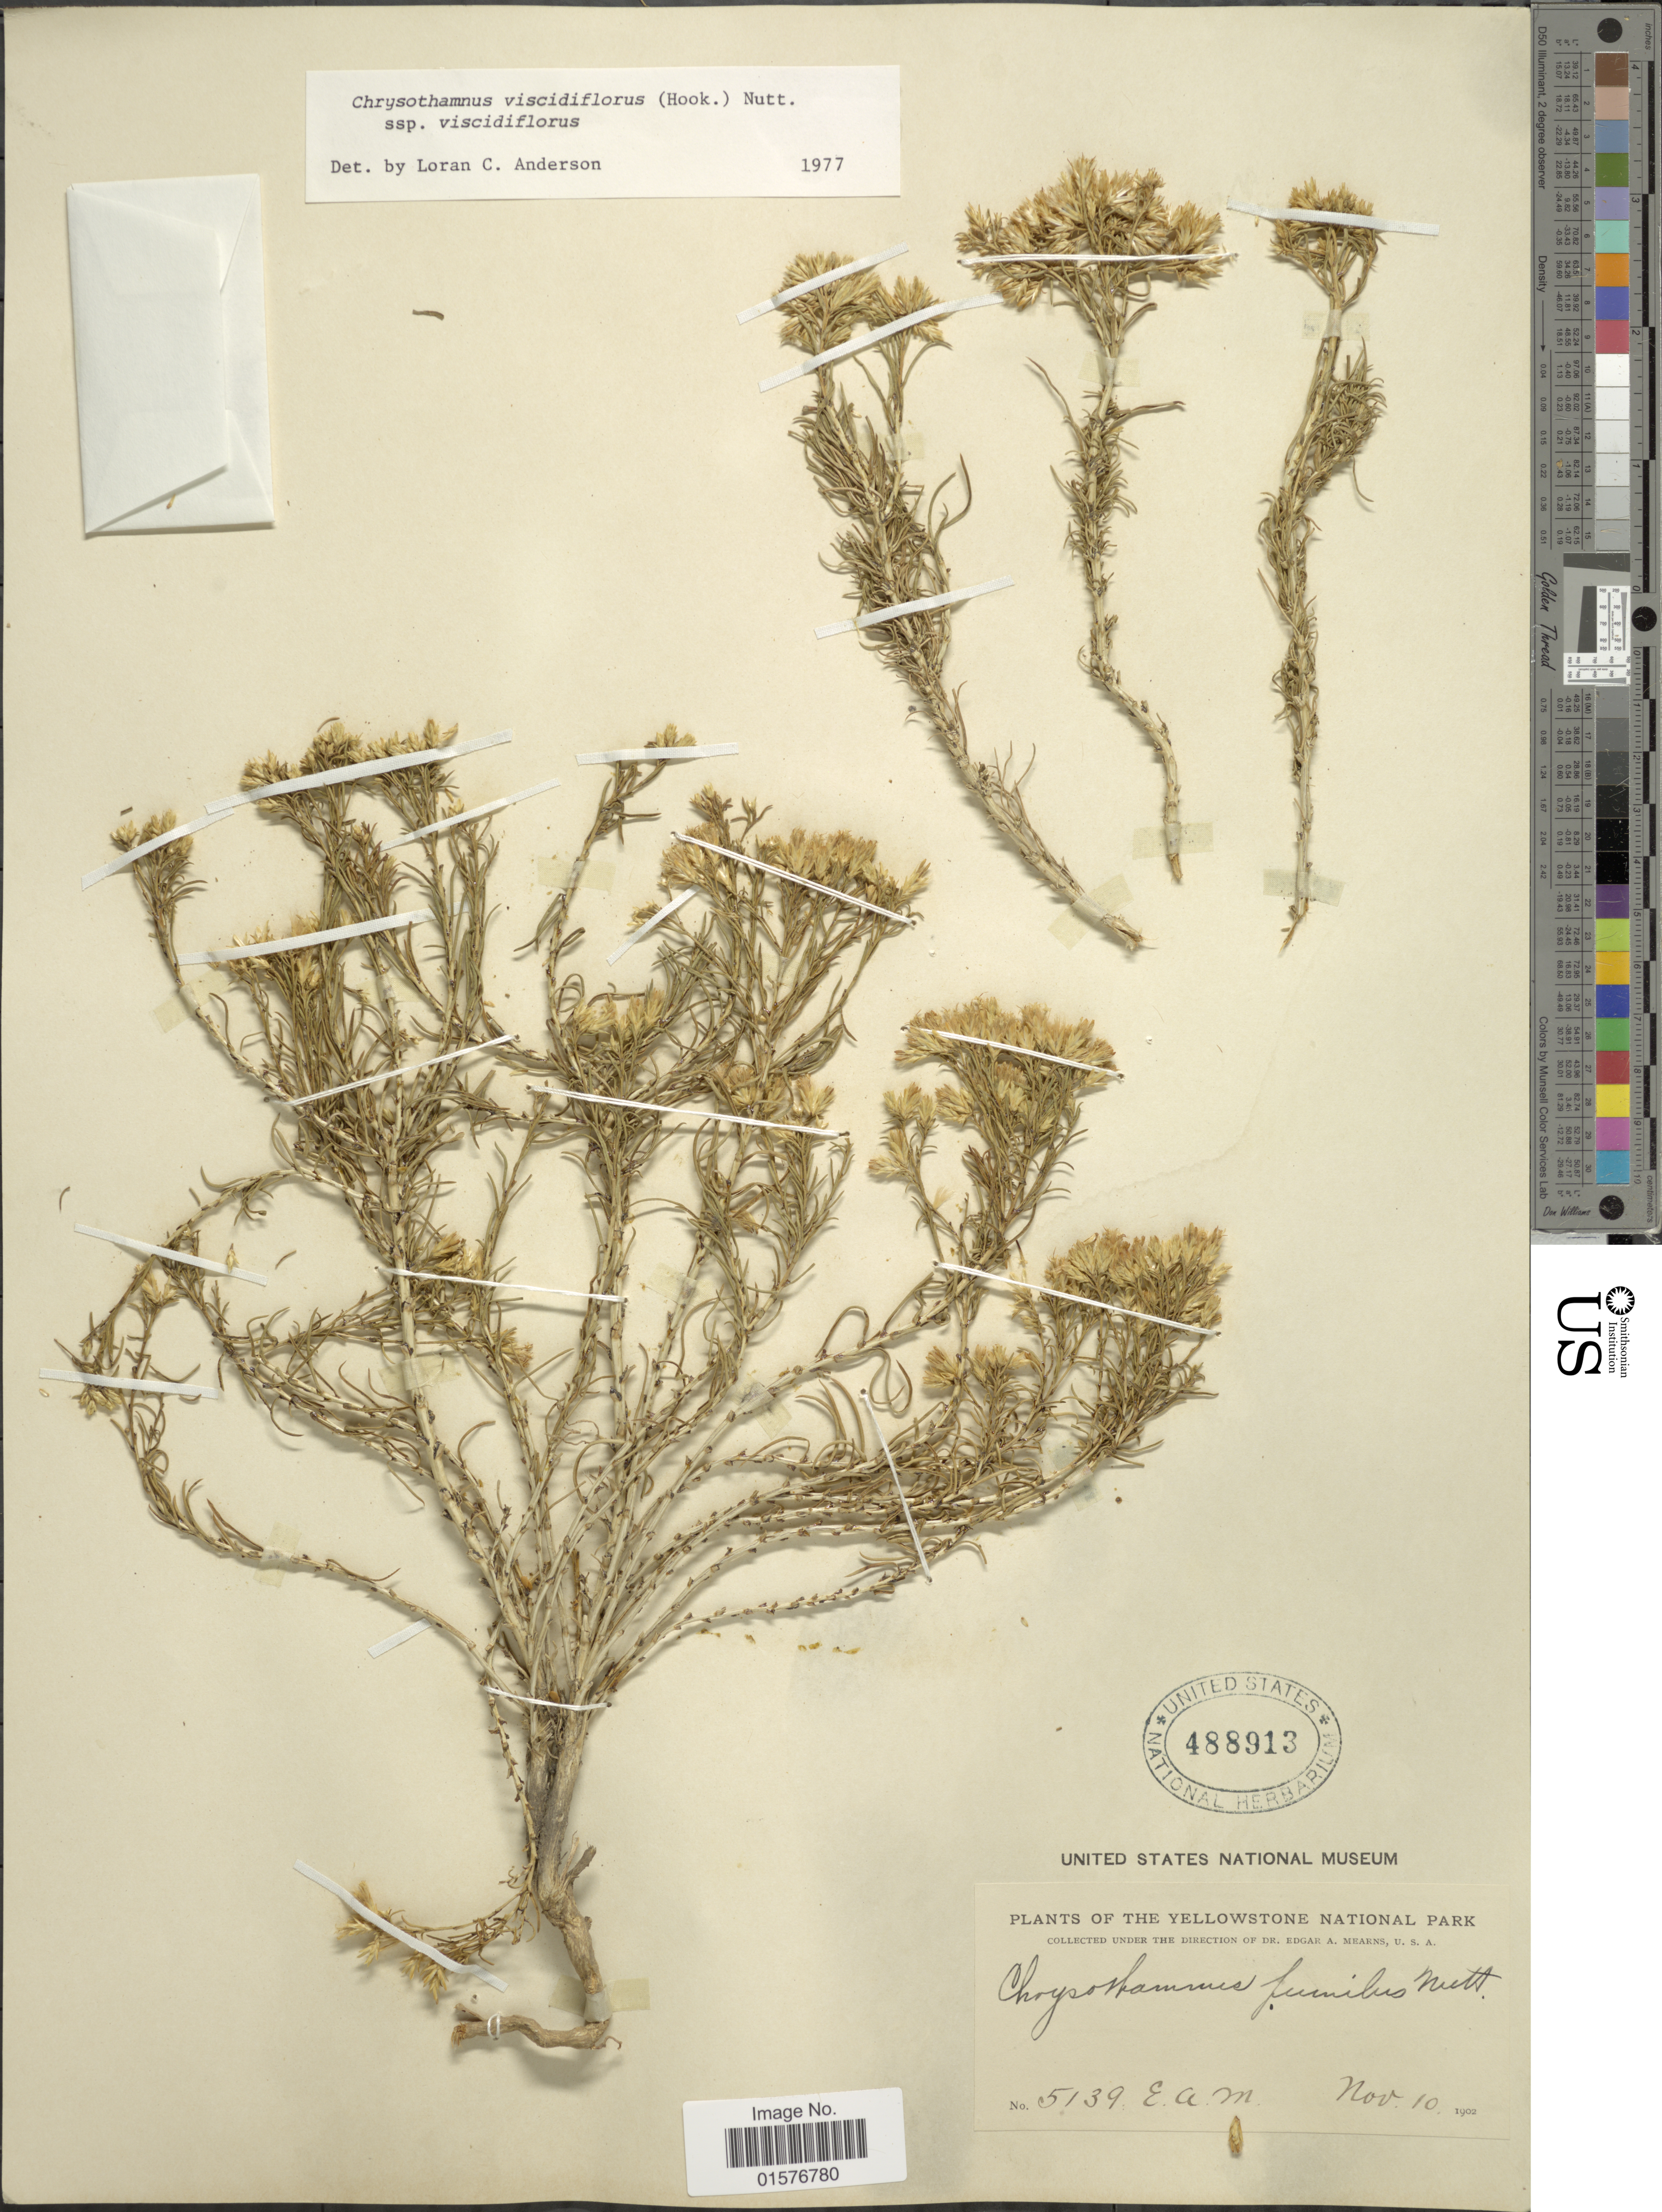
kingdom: Plantae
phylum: Tracheophyta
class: Magnoliopsida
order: Asterales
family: Asteraceae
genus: Chrysothamnus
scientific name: Chrysothamnus viscidiflorus subsp. viscidiflorus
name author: (Hook.) Nutt.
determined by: Urbatsch, Lowell E., Curator (LSU), Louisiana State University (UNITED STATES)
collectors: E. A. Mearns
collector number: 5139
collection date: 1902-11-10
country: United States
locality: The Yellowstone National Park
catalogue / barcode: US 488913